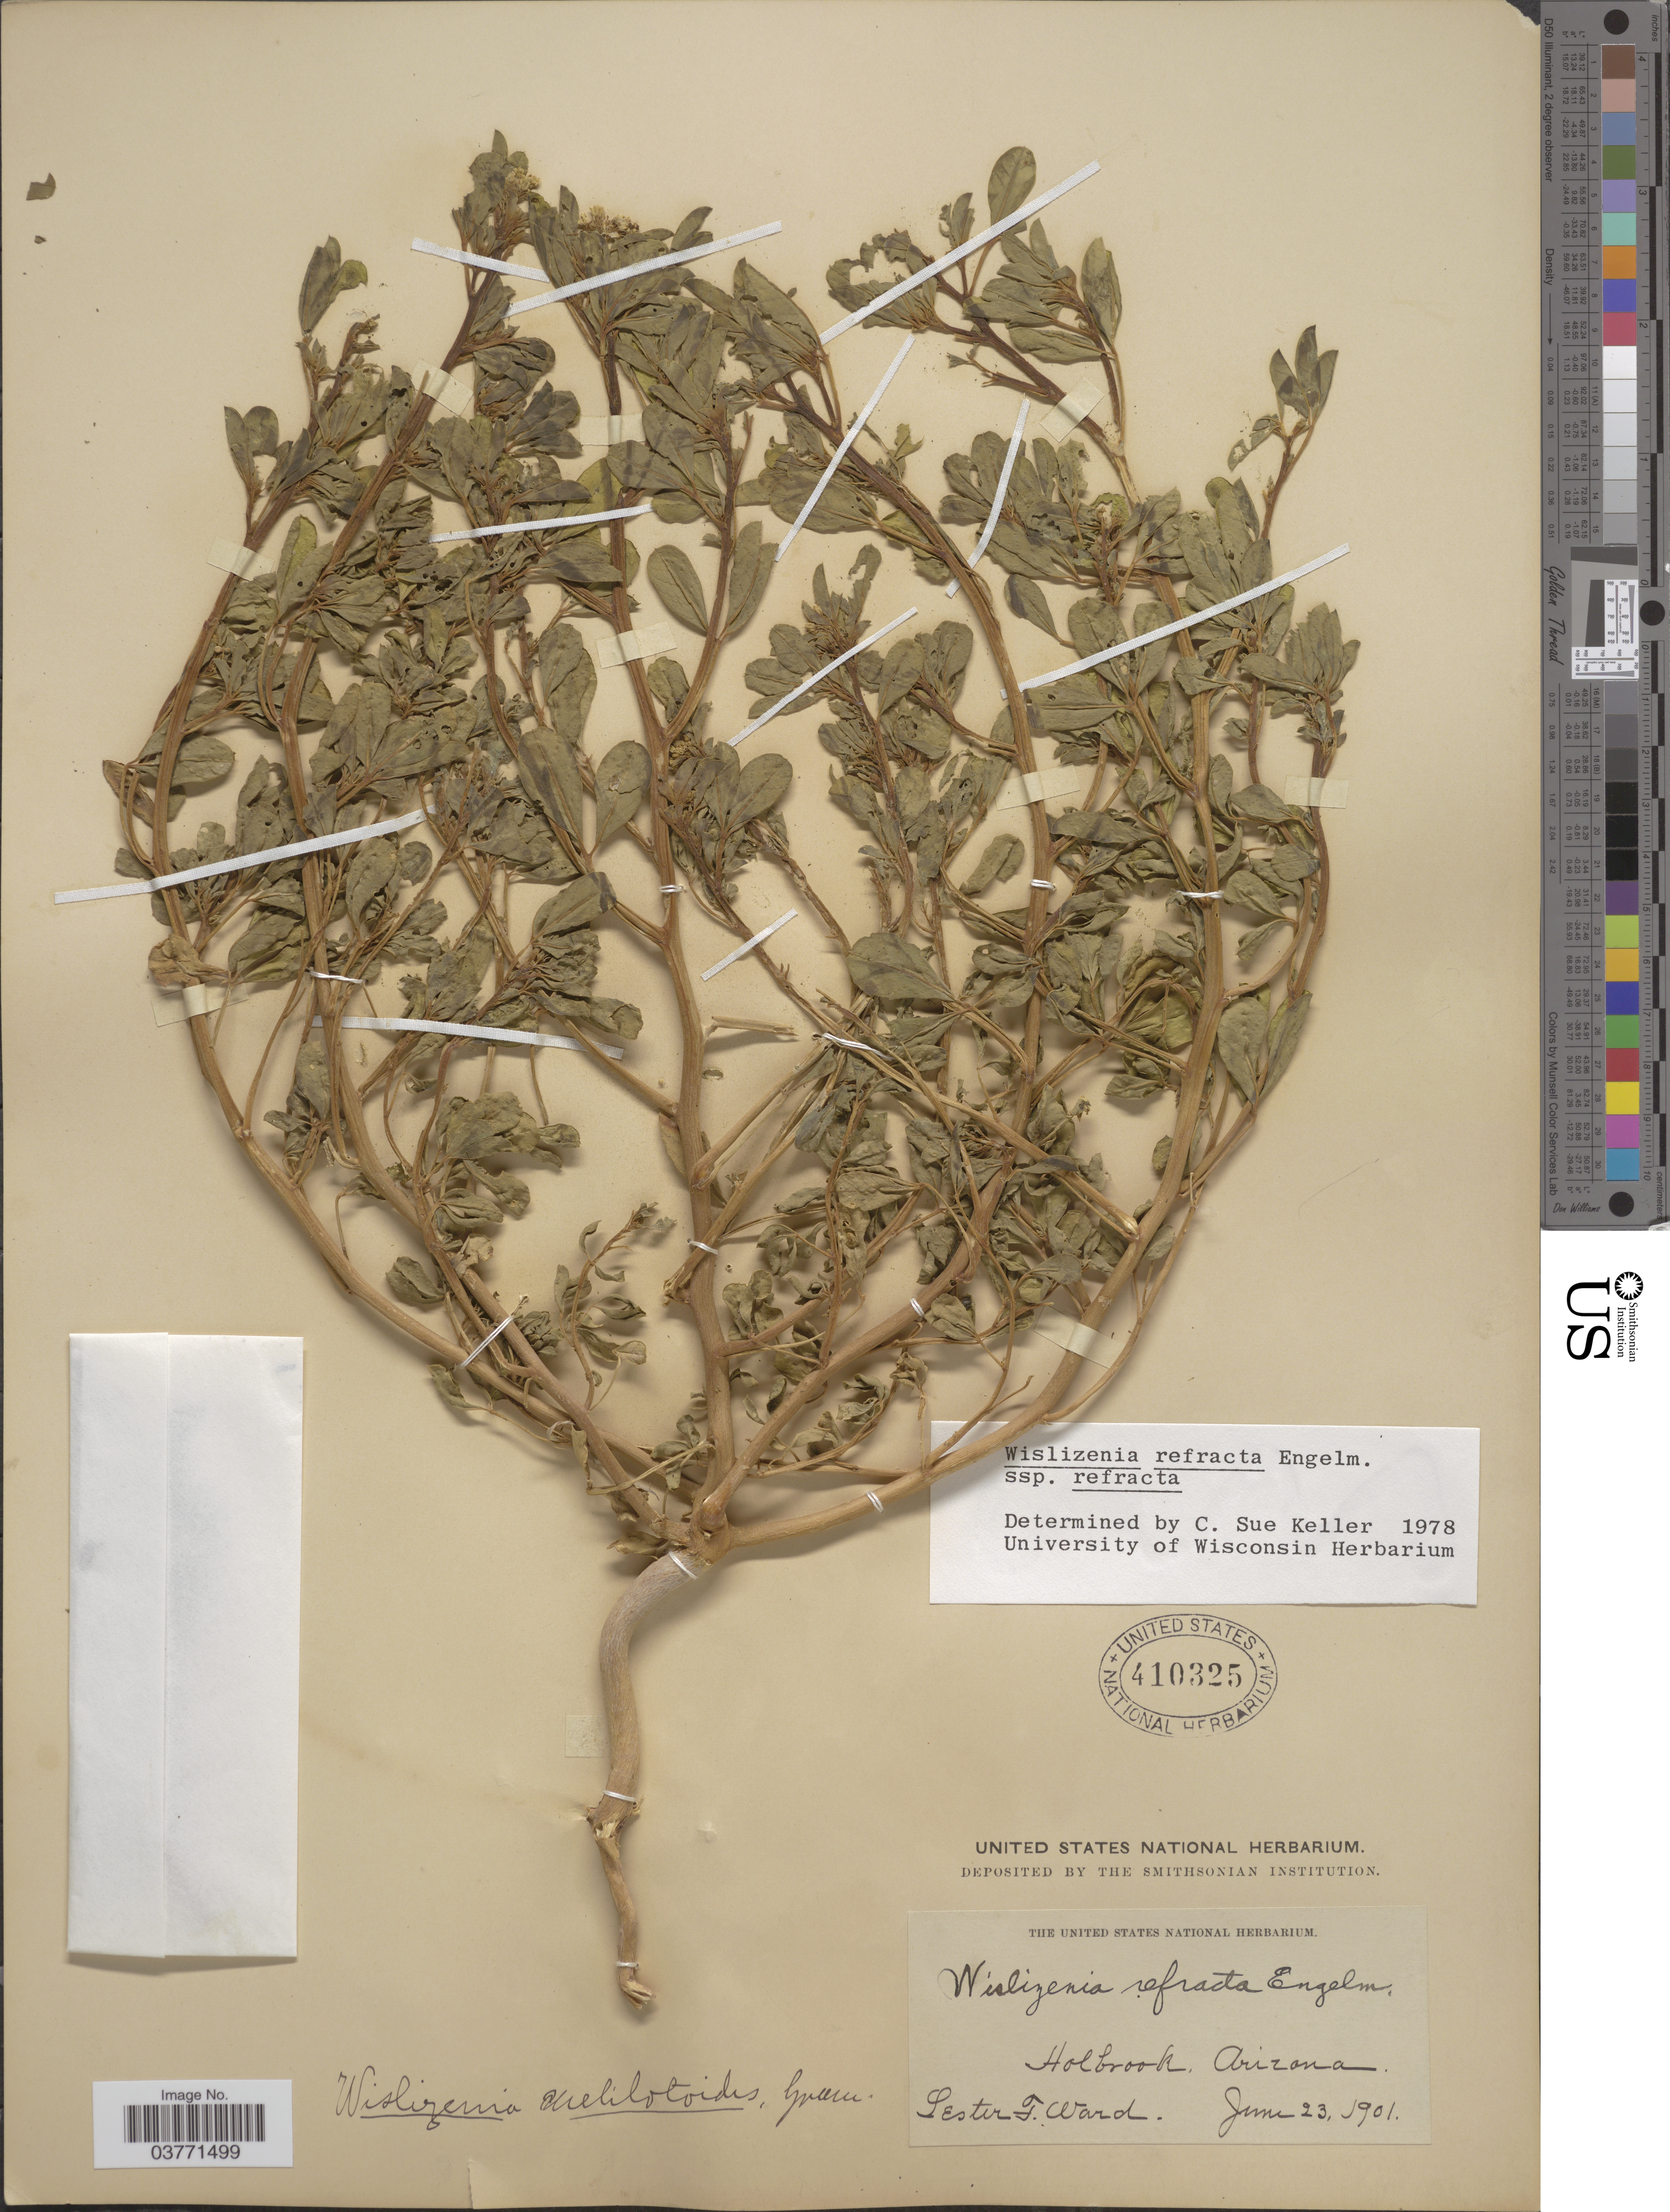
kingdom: Plantae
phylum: Tracheophyta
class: Magnoliopsida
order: Brassicales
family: Cleomaceae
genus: Cleomella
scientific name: Cleomella refracta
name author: (Engelm.) J.C. Hall & Roalson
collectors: L. F. Ward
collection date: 1901-06-23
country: United States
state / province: Arizona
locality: Holbrook.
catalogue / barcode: US 410325